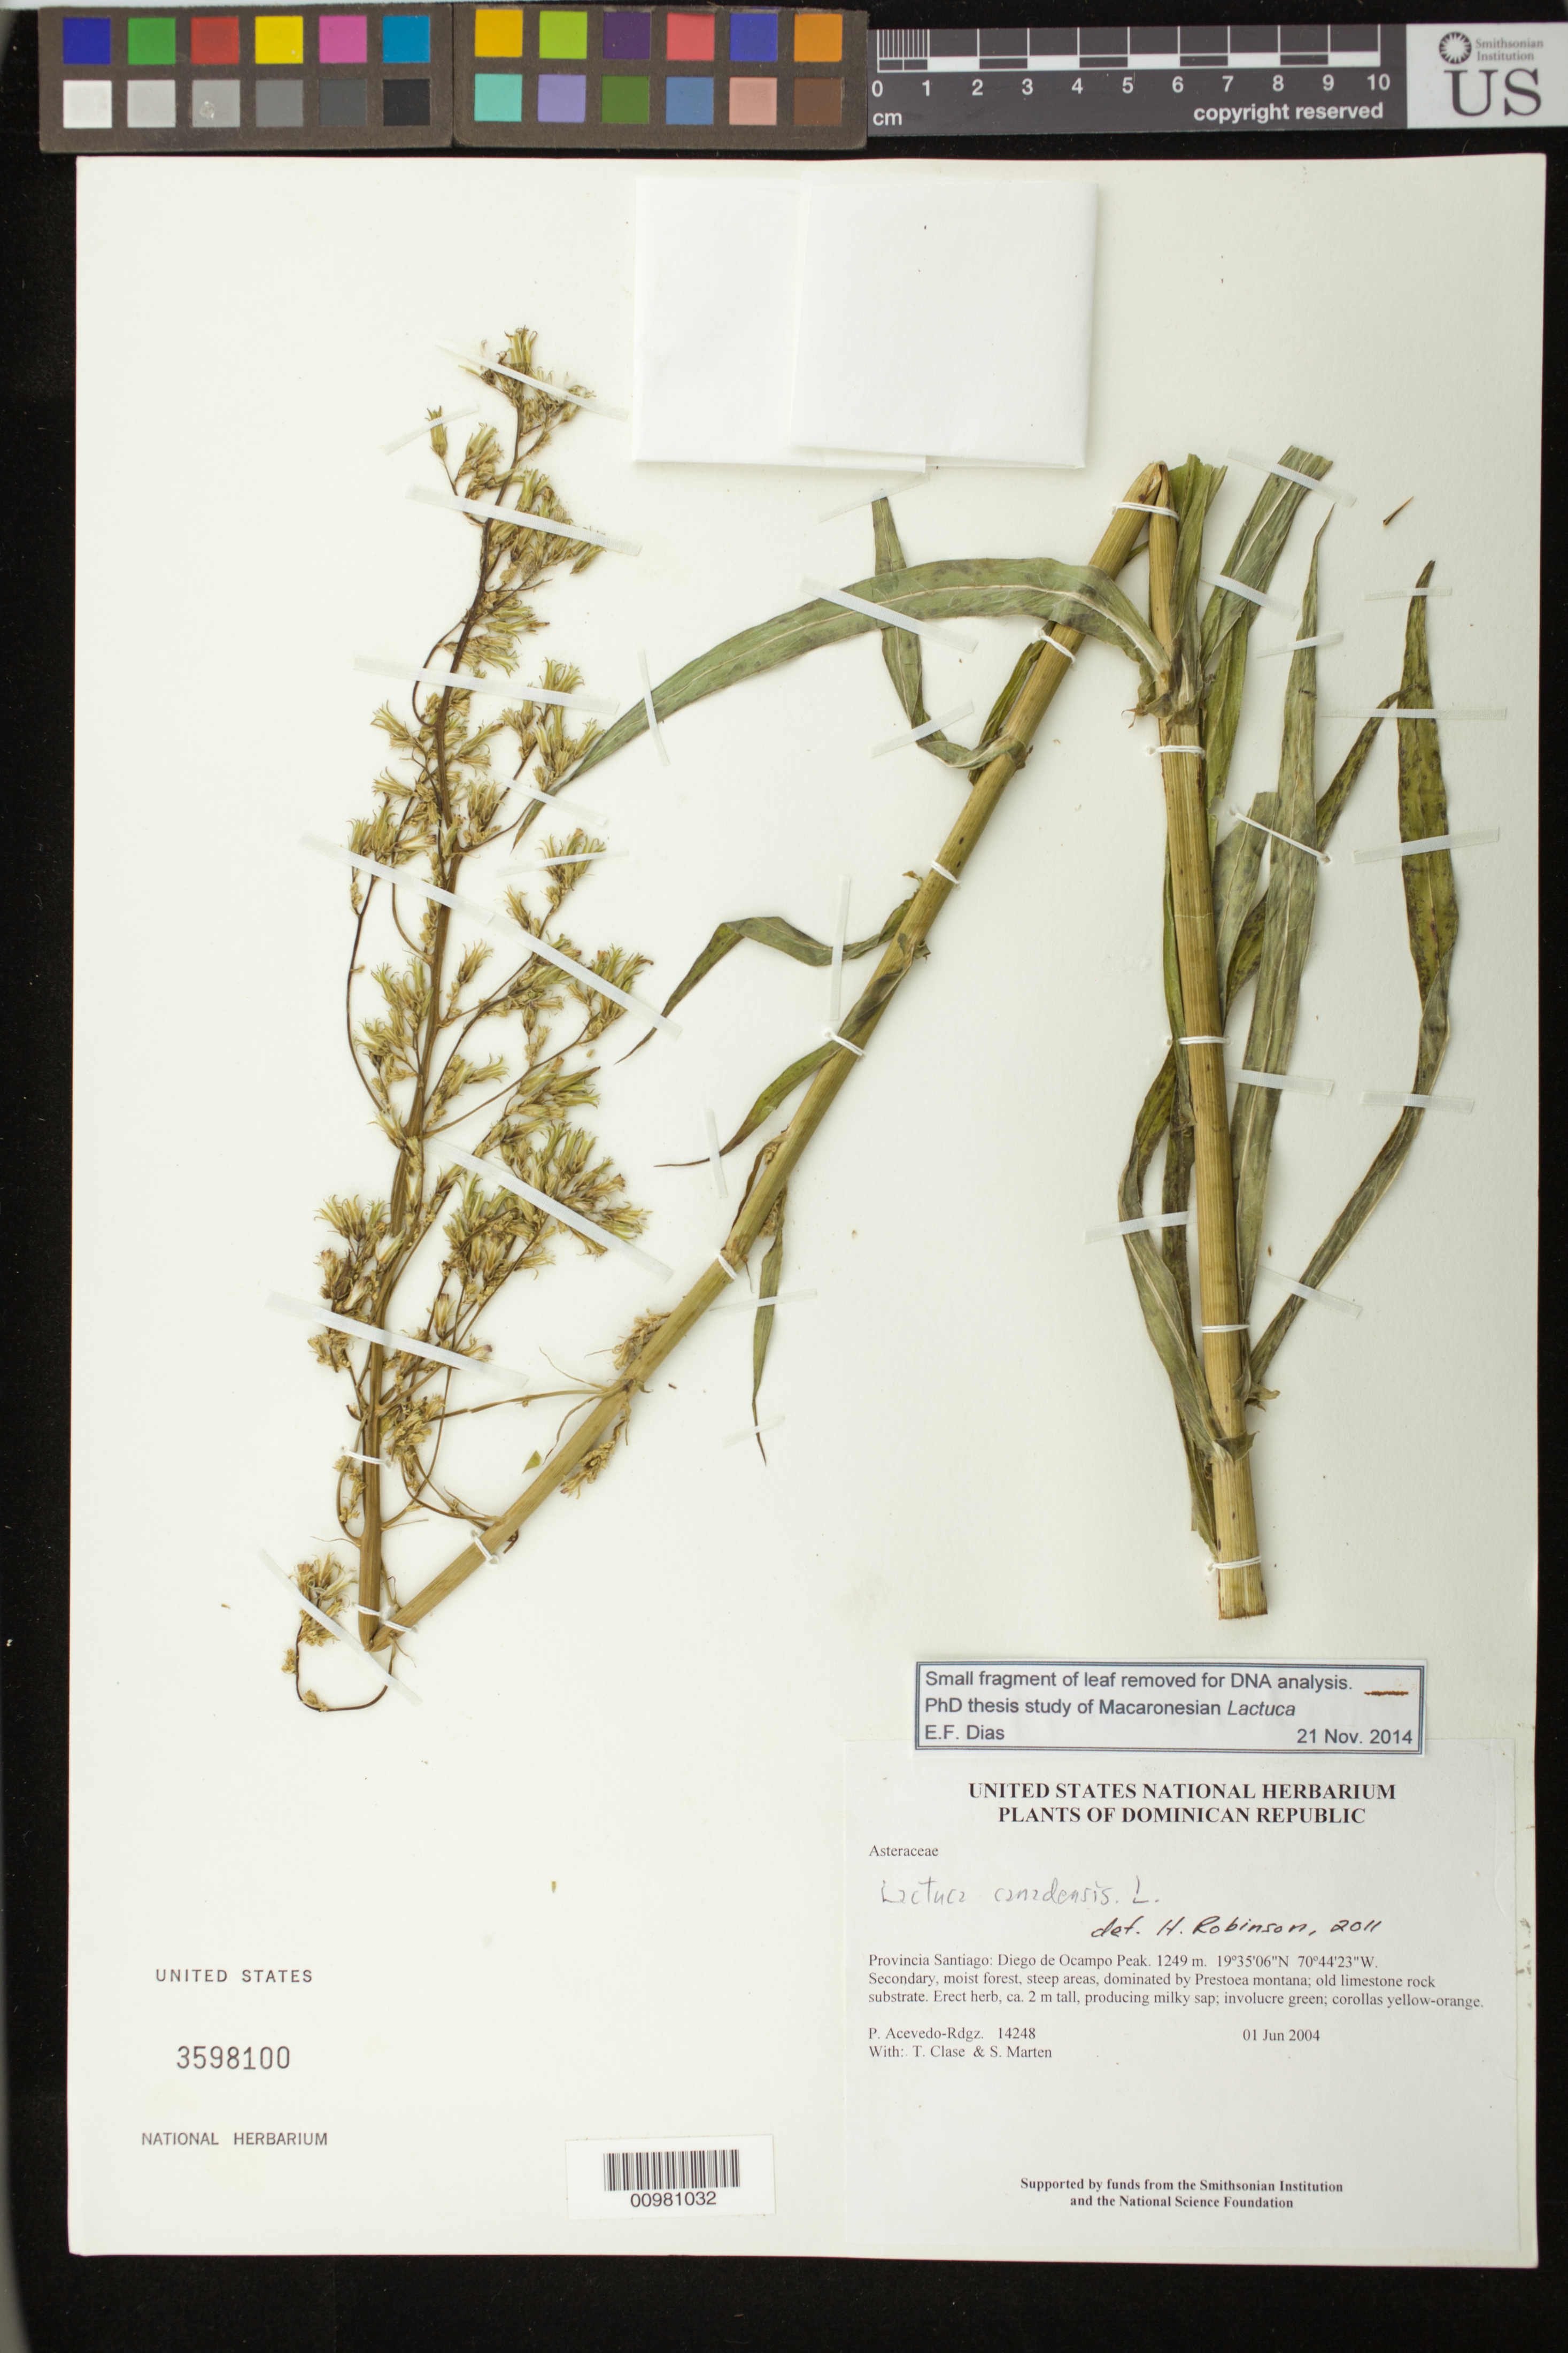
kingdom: Plantae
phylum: Tracheophyta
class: Magnoliopsida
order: Asterales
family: Asteraceae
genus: Lactuca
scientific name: Lactuca canadensis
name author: L.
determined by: Robinson, Harold E., (US)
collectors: P. Acevedo-Rodr., T. Clase & S. Marten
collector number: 14248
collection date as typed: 01 Jun 2004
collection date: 2004-06-01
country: Dominican Republic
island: Hispaniola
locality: Provincia Santiago: Diego de Ocampo Peak.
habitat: Secondary, moist forest, steep areas, dominated by Prestoea montana; old limestone rock substrate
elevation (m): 1249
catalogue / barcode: US 3598100